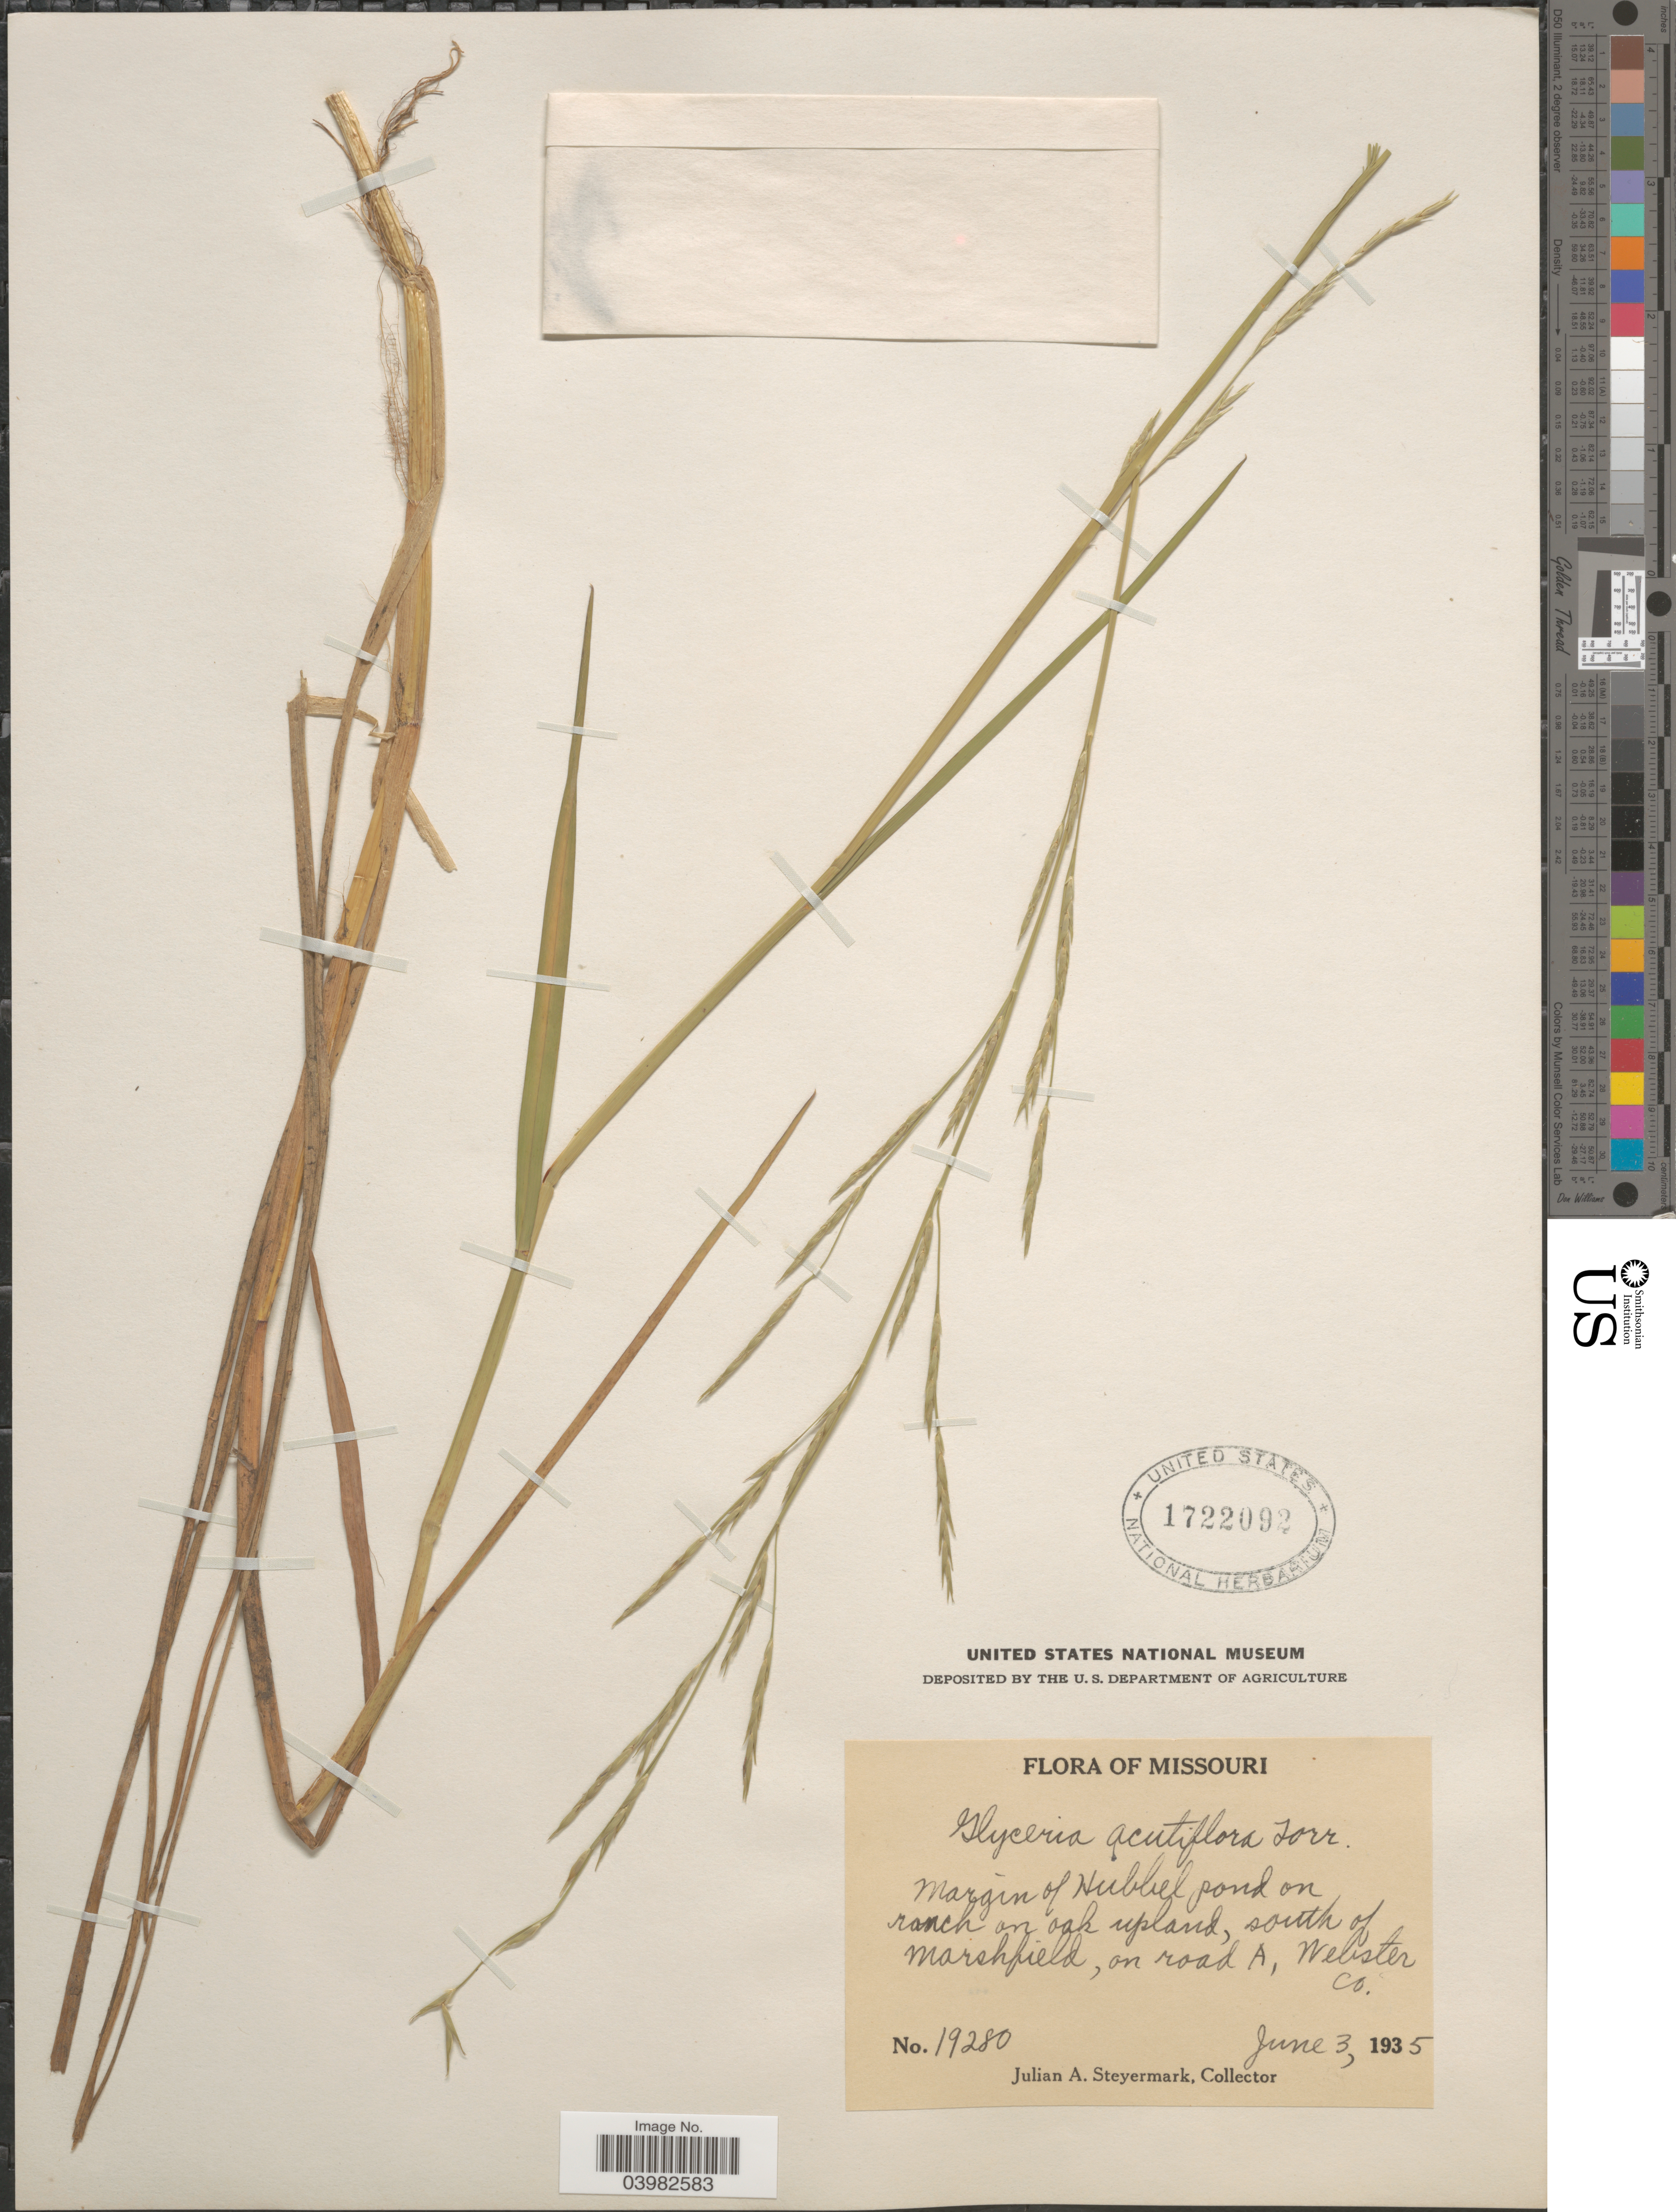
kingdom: Plantae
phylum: Tracheophyta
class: Liliopsida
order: Poales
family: Poaceae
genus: Glyceria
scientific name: Glyceria acutiflora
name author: Torr.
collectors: J. Steyermark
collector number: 19280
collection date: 1935-06-03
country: United States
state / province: Missouri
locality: Margin of Hubbel pond on ranch on oak upland, south of marshfield, on road A, Webster Co.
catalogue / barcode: US 1722092